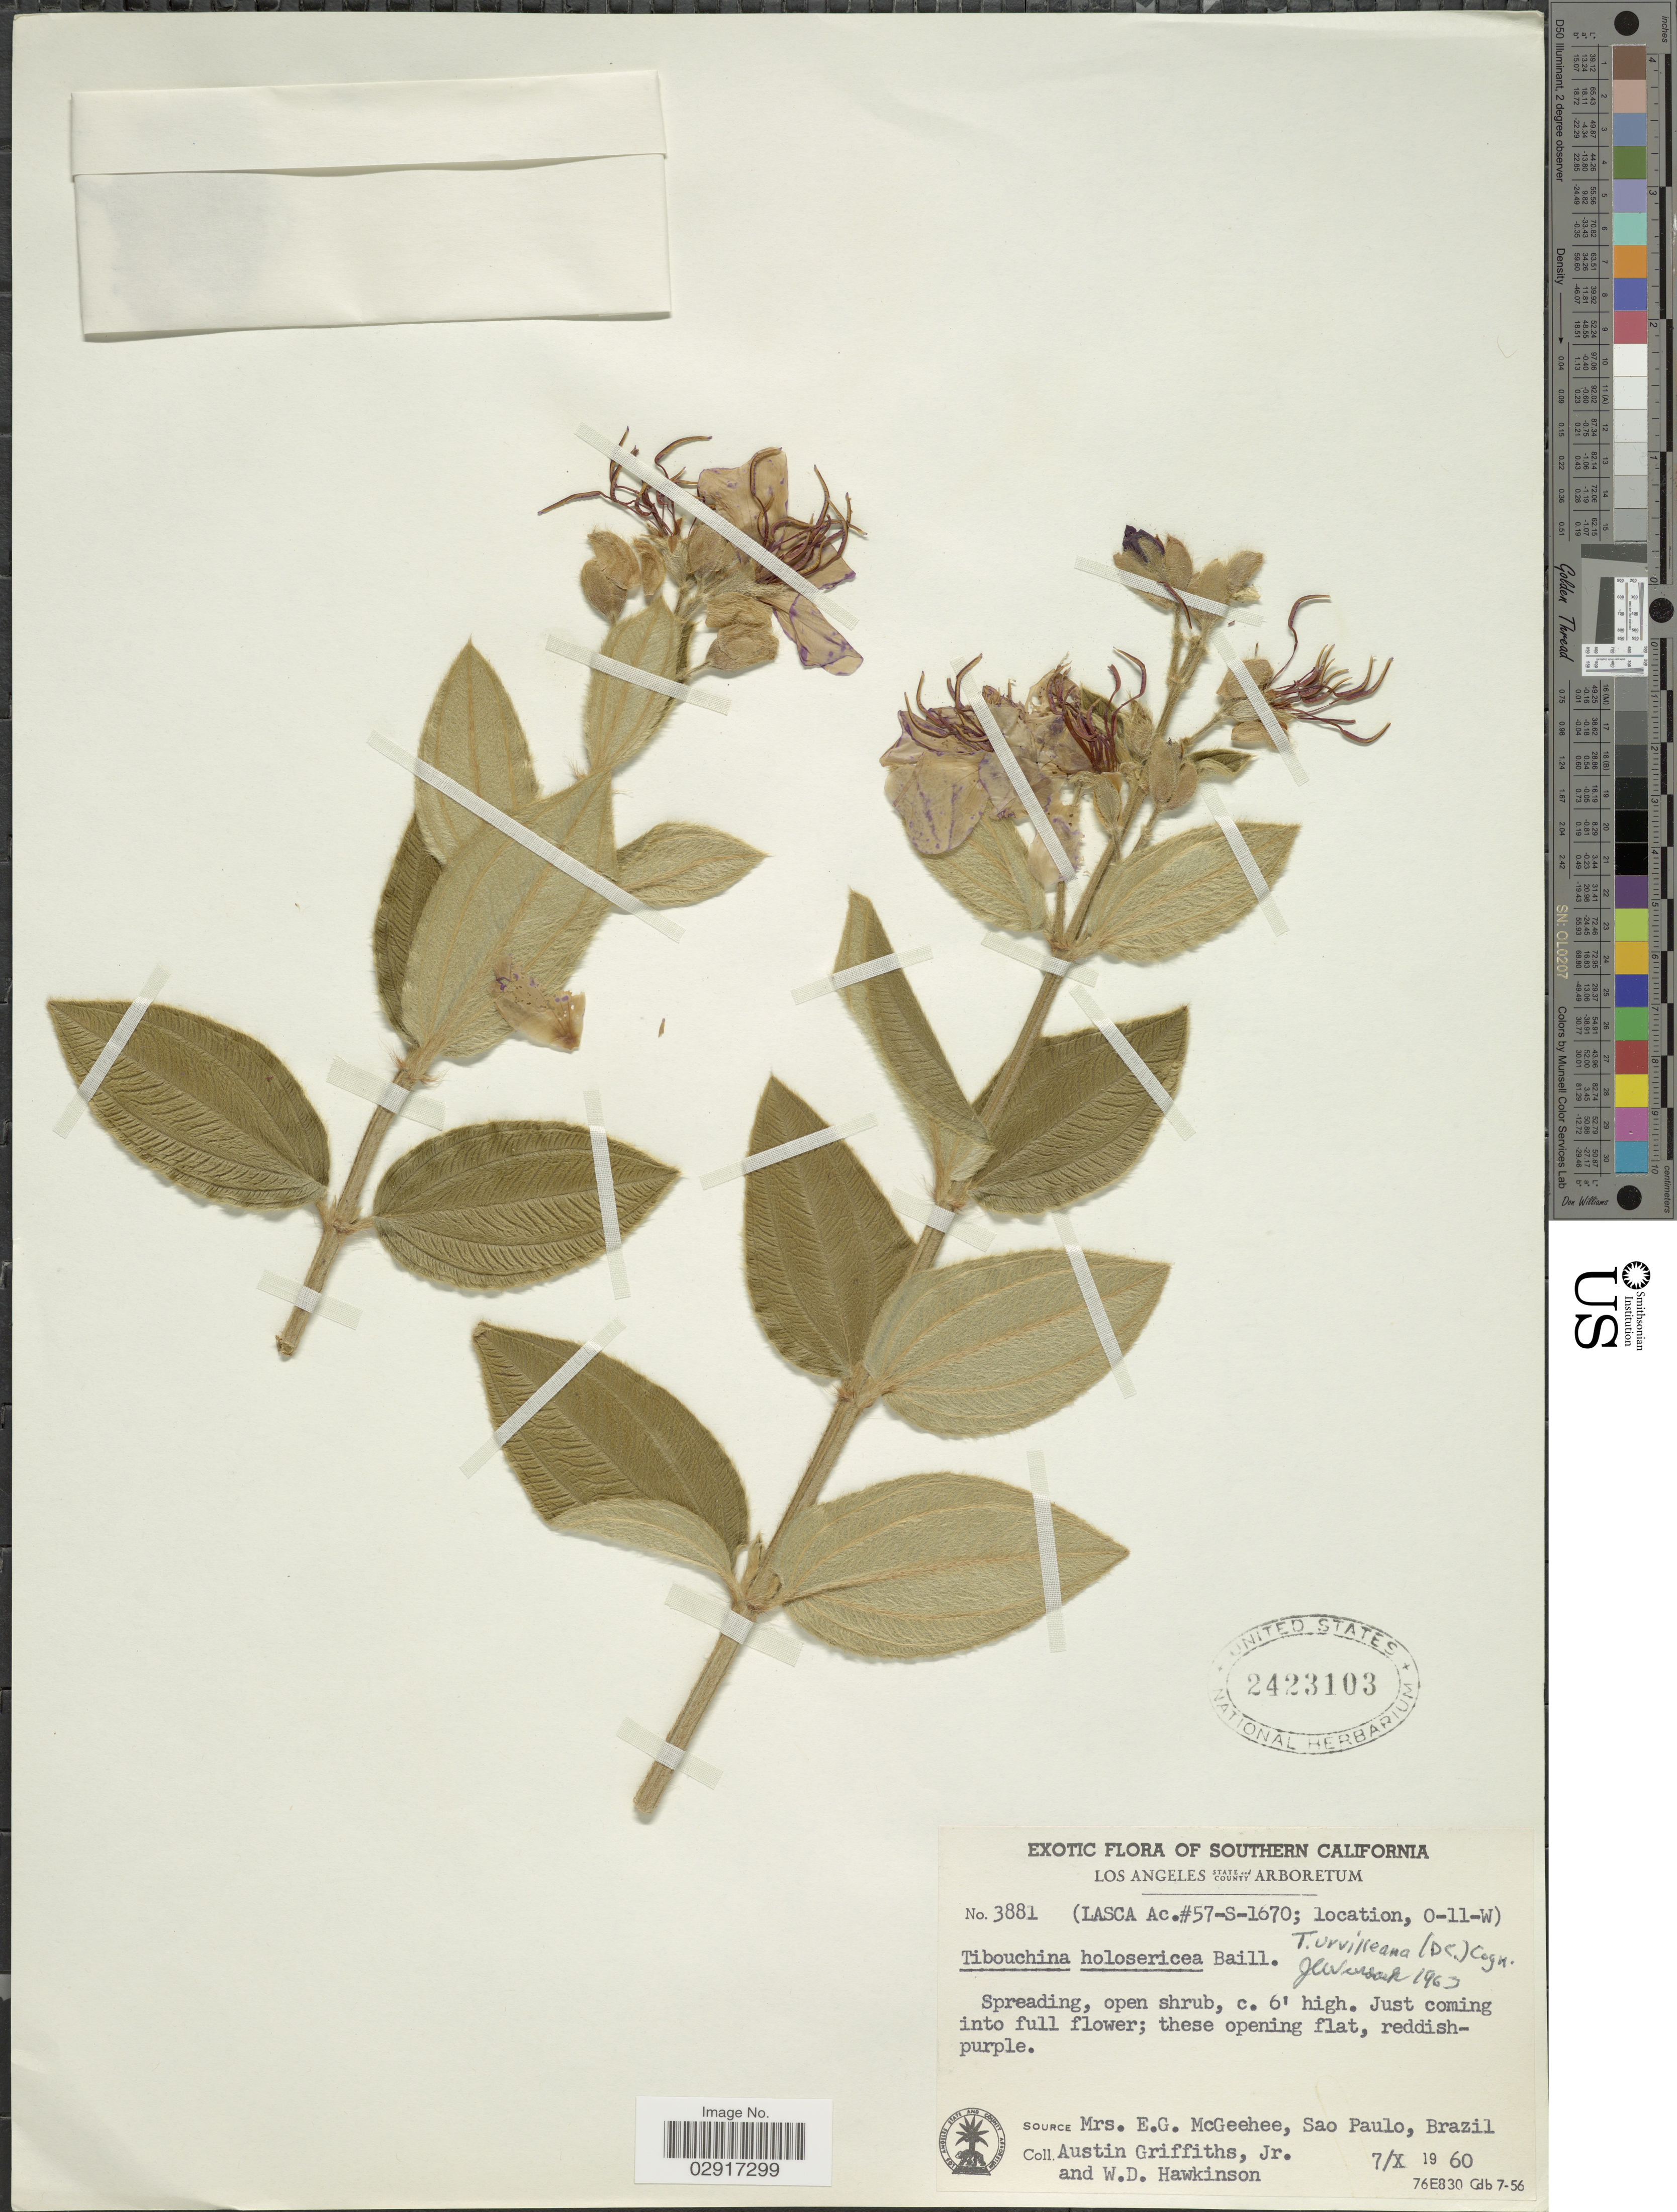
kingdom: Plantae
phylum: Tracheophyta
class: Magnoliopsida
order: Myrtales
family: Melastomataceae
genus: Pleroma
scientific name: Pleroma urvilleanum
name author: (DC.) P.J.F. Guim. & Michelang.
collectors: A. Griffiths & W. Hawkinson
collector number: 3881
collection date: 1960-10-07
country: United States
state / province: California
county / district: Los Angeles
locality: Southern California. Los Angeles State and County Arboretum.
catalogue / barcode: US 2423103